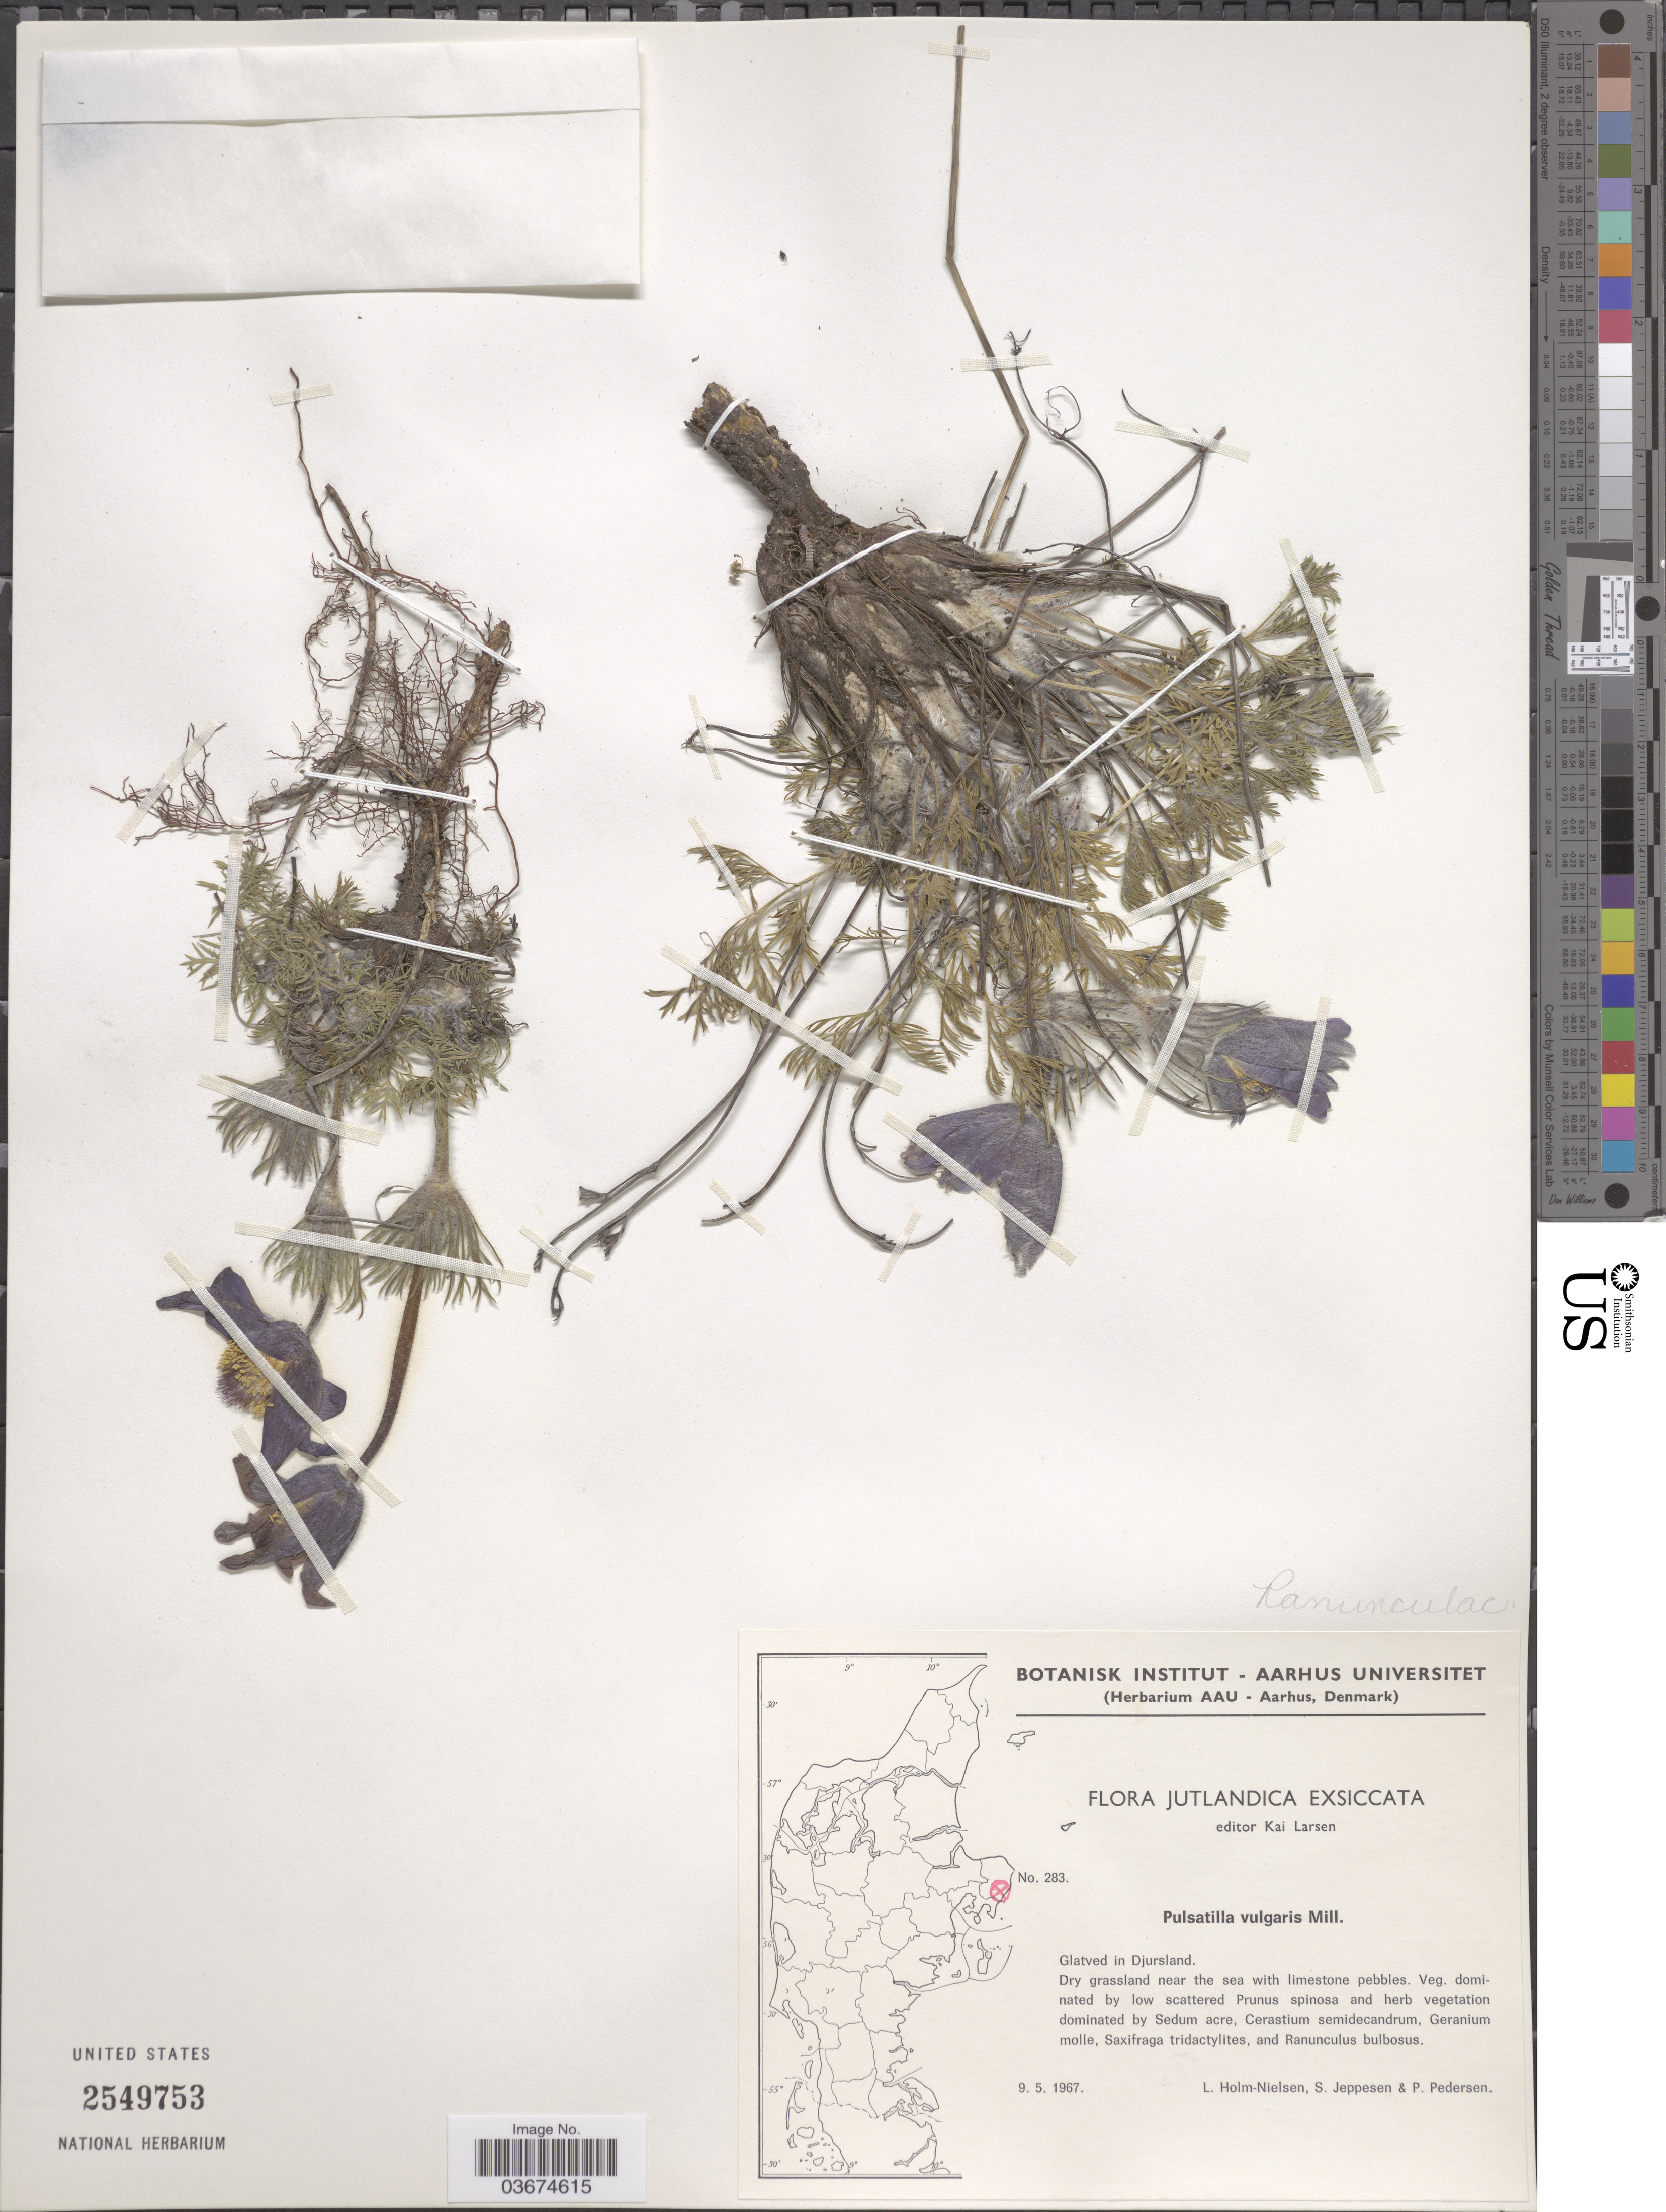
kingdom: Plantae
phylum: Tracheophyta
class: Magnoliopsida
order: Ranunculales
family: Ranunculaceae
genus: Pulsatilla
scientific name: Pulsatilla vulgaris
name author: Mill.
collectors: L. Holm-Nielsen, S. Jeppesen & P. Pedersen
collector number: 283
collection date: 1967-05-09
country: Denmark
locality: Jutlandica. Glatved in Djursland.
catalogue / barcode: US 2549753